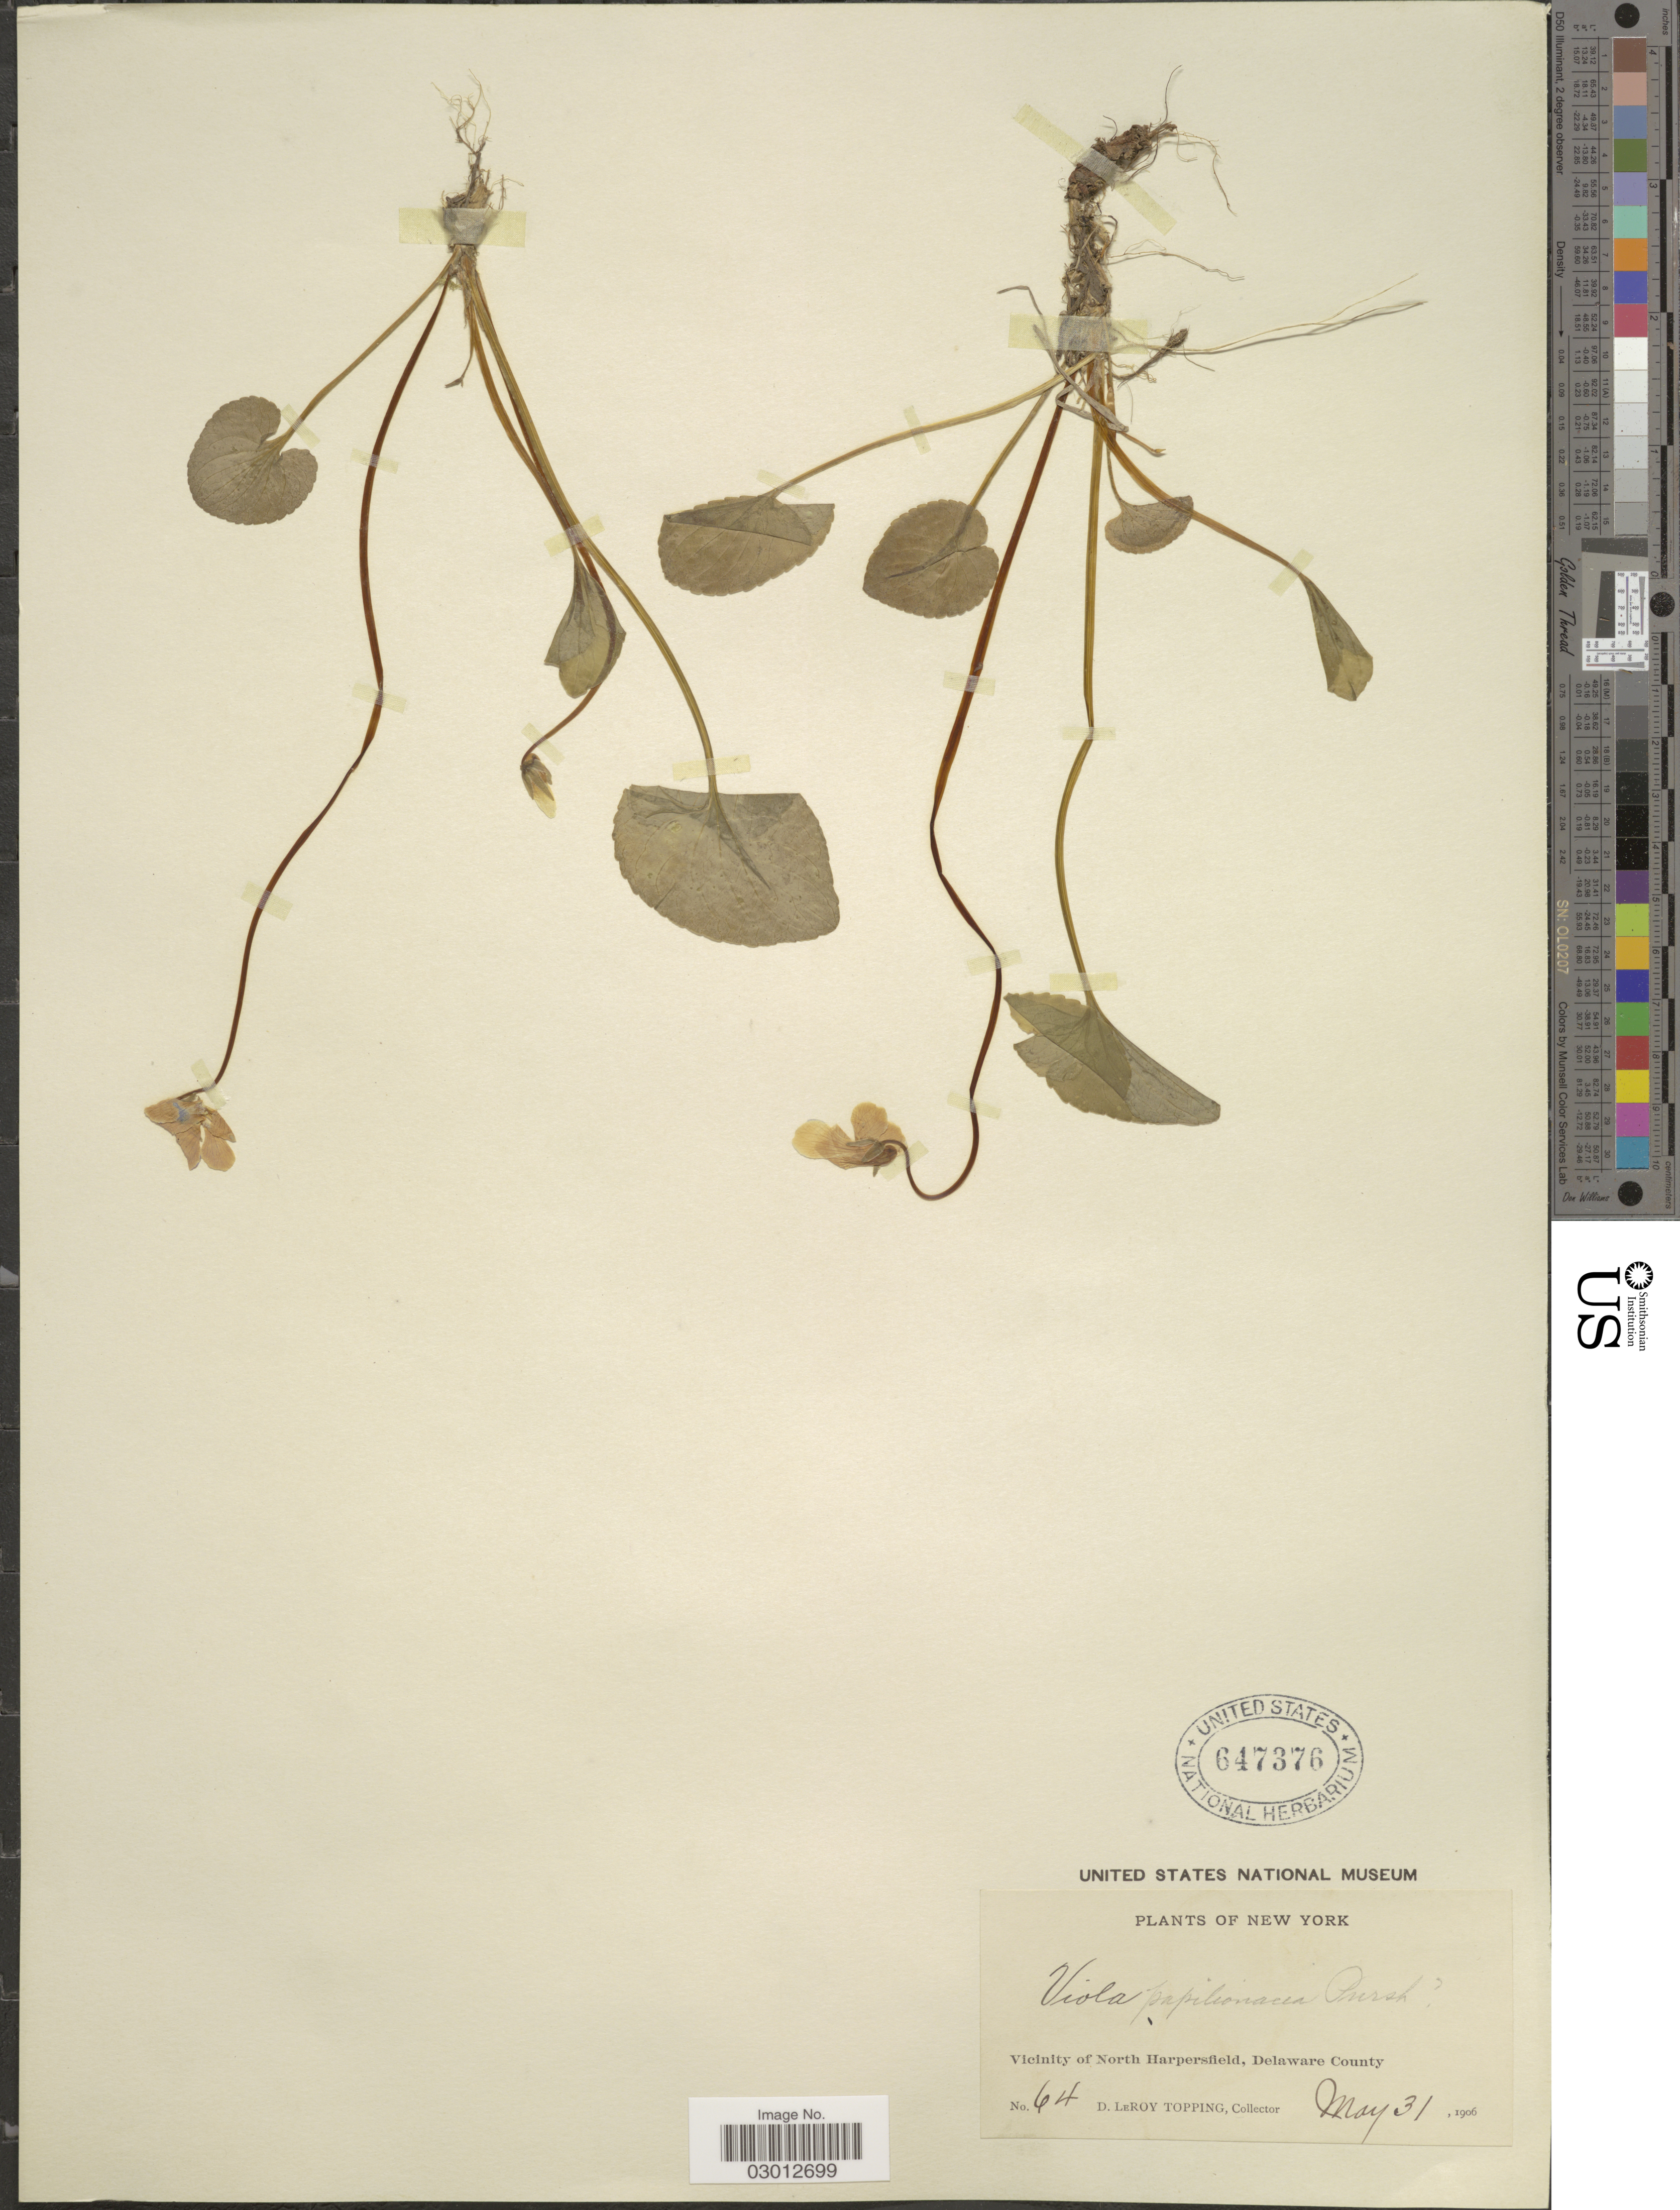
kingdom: Plantae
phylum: Tracheophyta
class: Magnoliopsida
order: Malpighiales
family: Violaceae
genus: Viola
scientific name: Viola papilionacea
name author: Pursh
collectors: D. L. Topping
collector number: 64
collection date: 1906-05-31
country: United States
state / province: New York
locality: Vicinity of North Harpersfield, Delaware County.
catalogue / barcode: US 647376